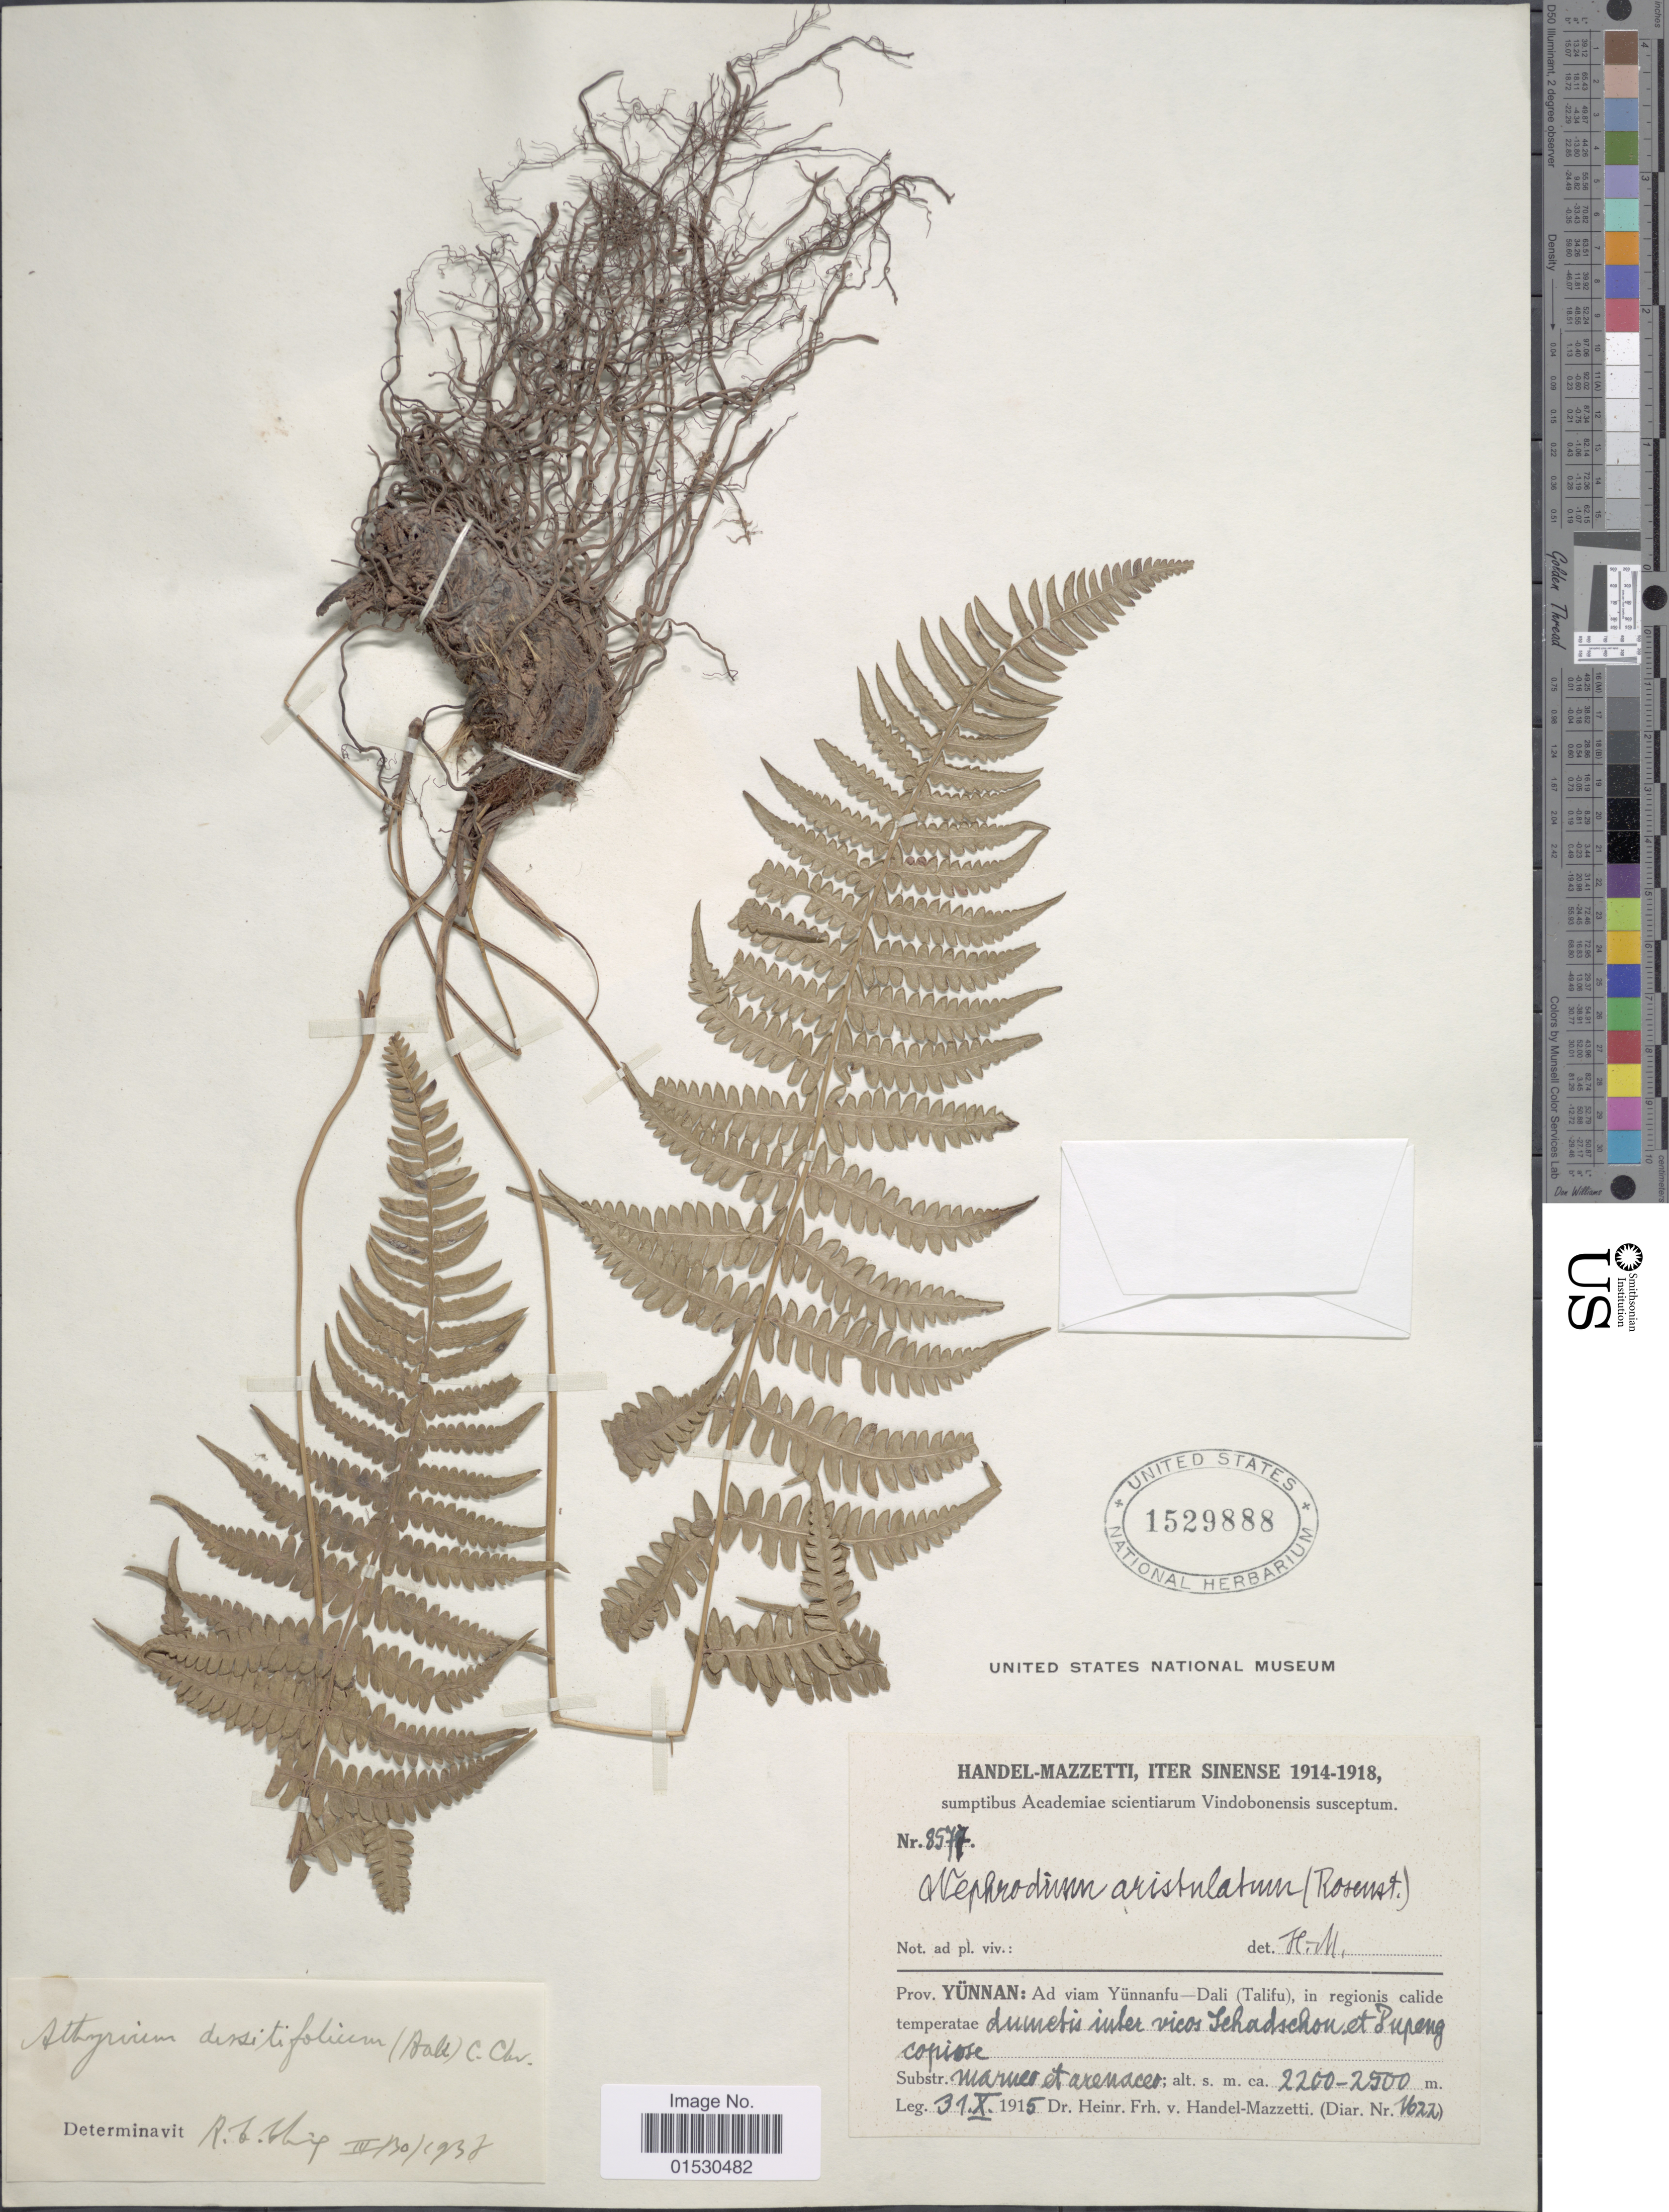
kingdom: Plantae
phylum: Tracheophyta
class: Polypodiopsida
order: Polypodiales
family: Athyriaceae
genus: Athyrium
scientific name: Athyrium dissitifolium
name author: (Baker) C. Chr.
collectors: H. Handel-Mazzetti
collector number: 8577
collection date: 1915-10-31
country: China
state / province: Yunnan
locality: Ad viam Yunnanfu - Dali (Talifu) in regionis calide tmperatae dumetis inter vicos sehadschon et Purpang Copiose [interpreted]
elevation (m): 2200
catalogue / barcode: US 1529888